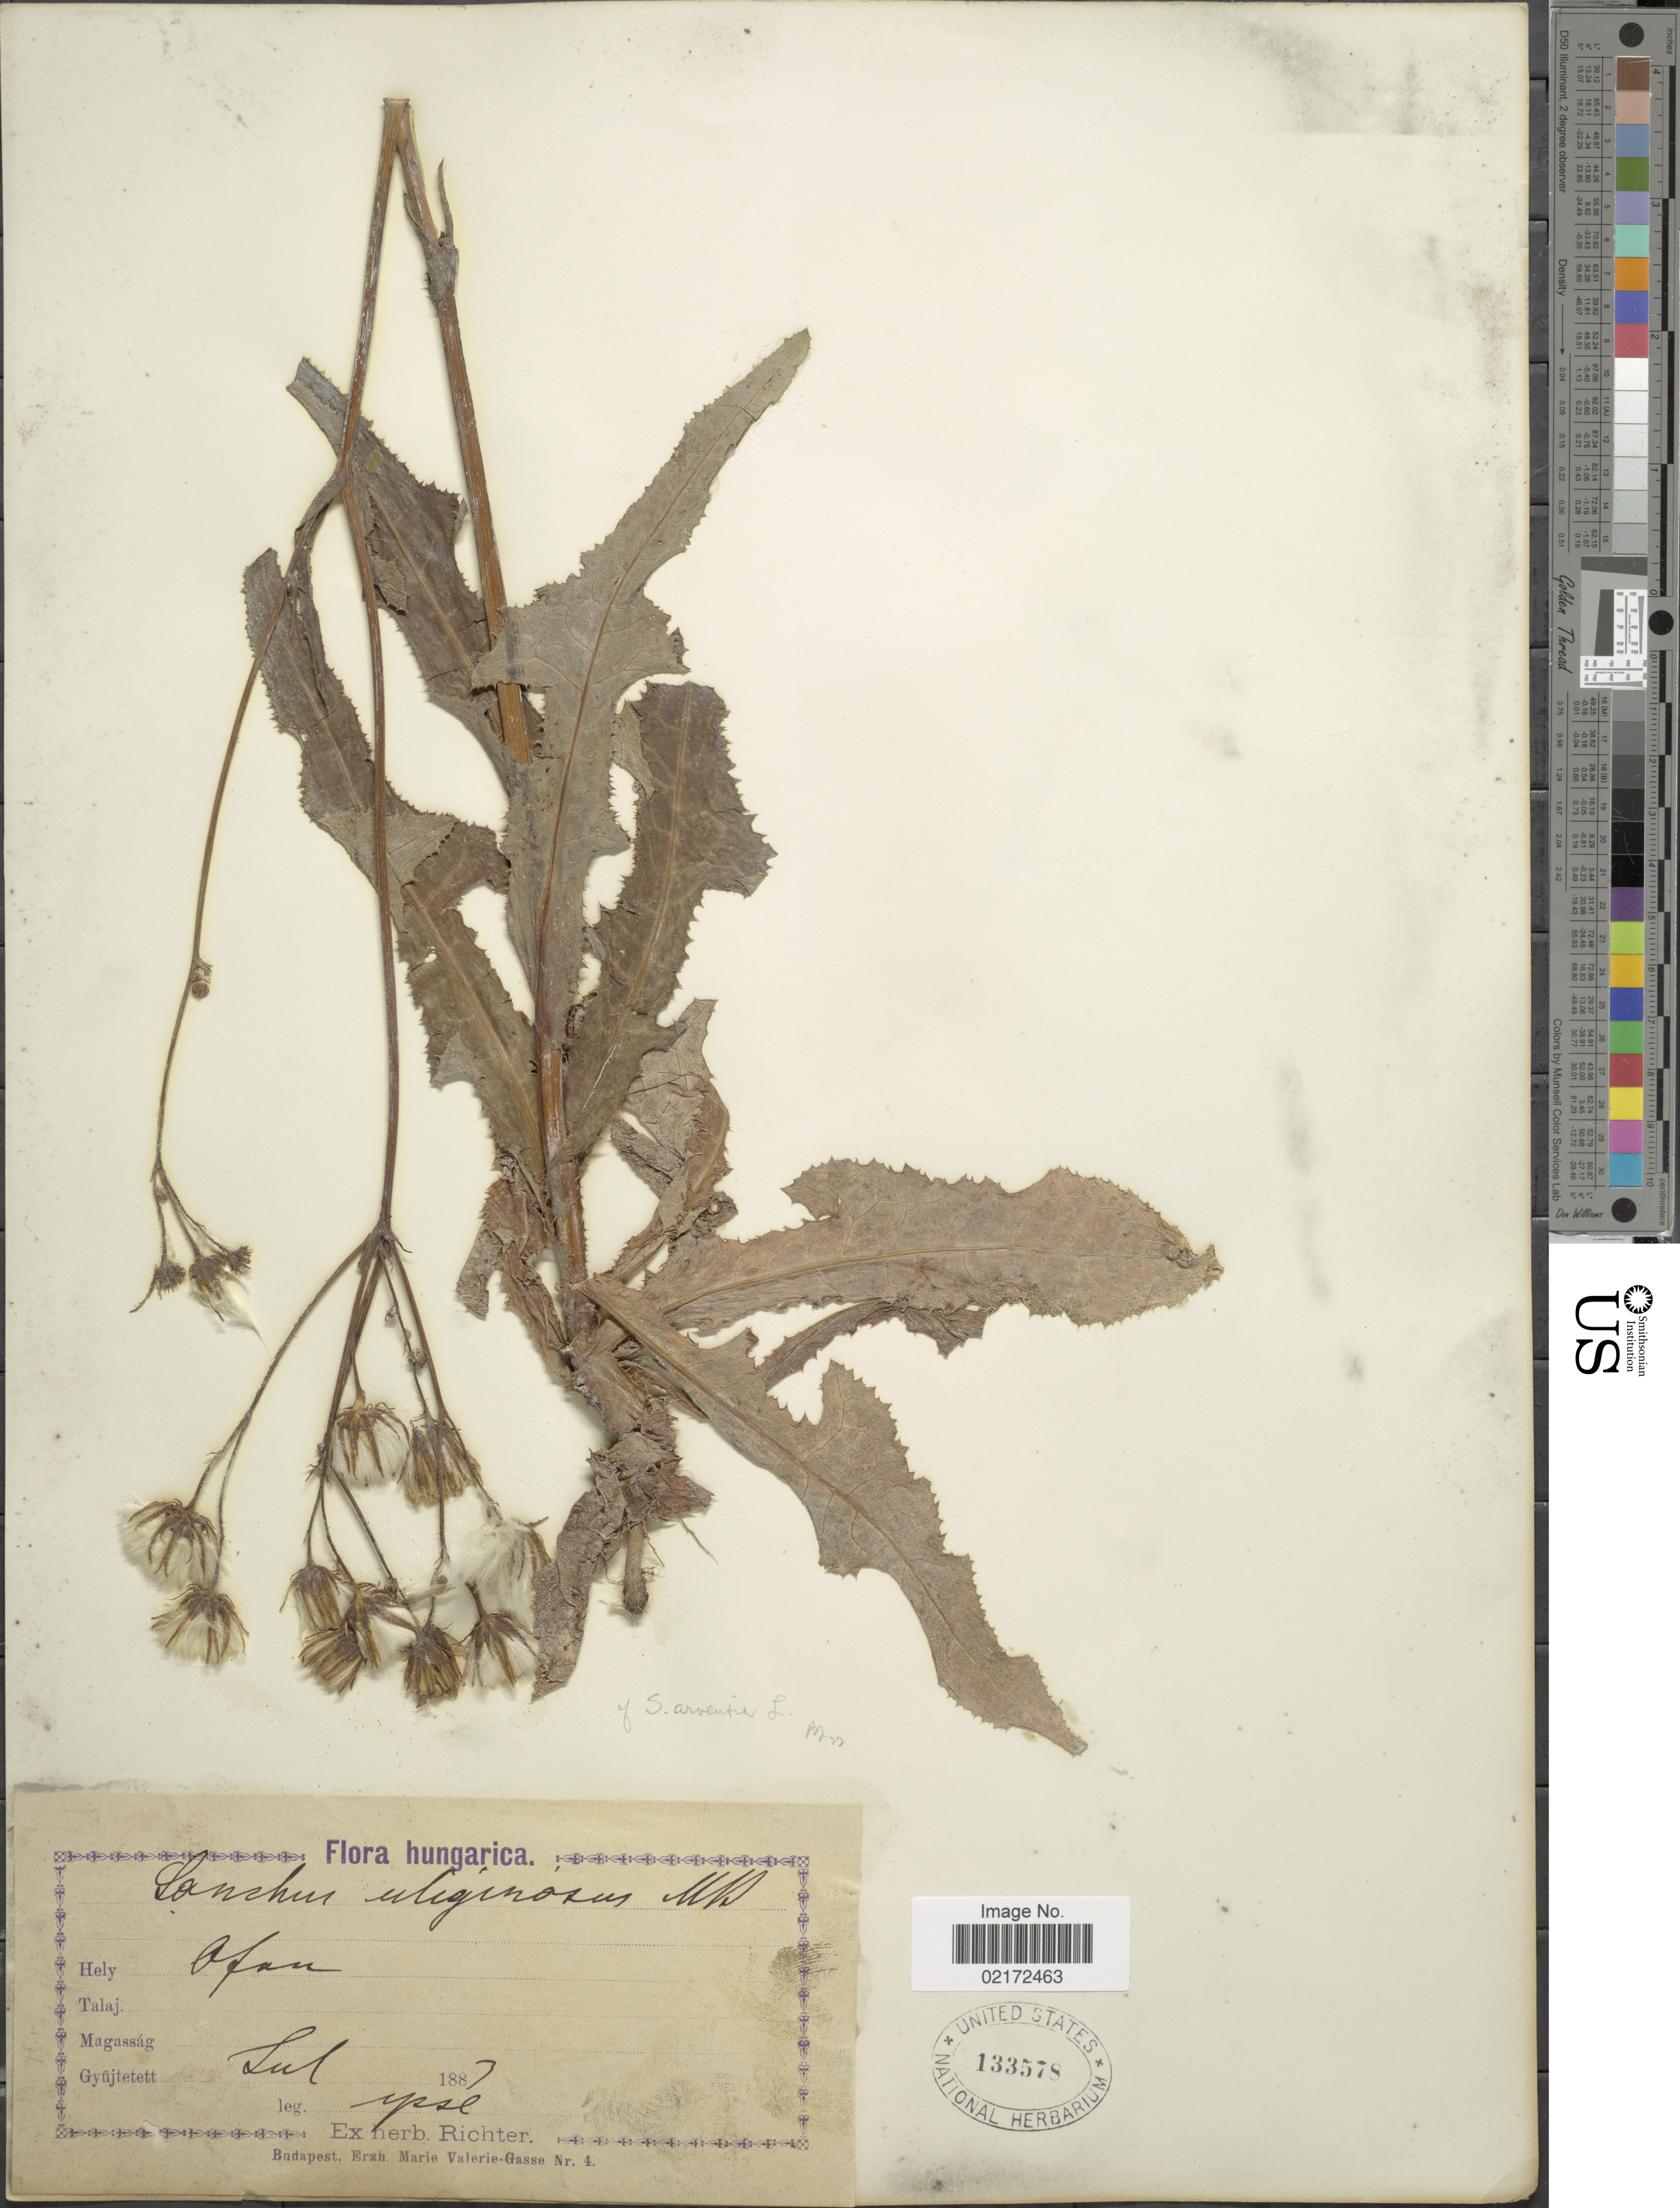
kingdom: Plantae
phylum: Tracheophyta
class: Magnoliopsida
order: Asterales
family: Asteraceae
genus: Sonchus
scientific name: Sonchus arvensis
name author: L.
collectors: -. Ipse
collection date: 1887-07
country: Hungary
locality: Ofan [interpreted]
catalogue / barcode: US 133578